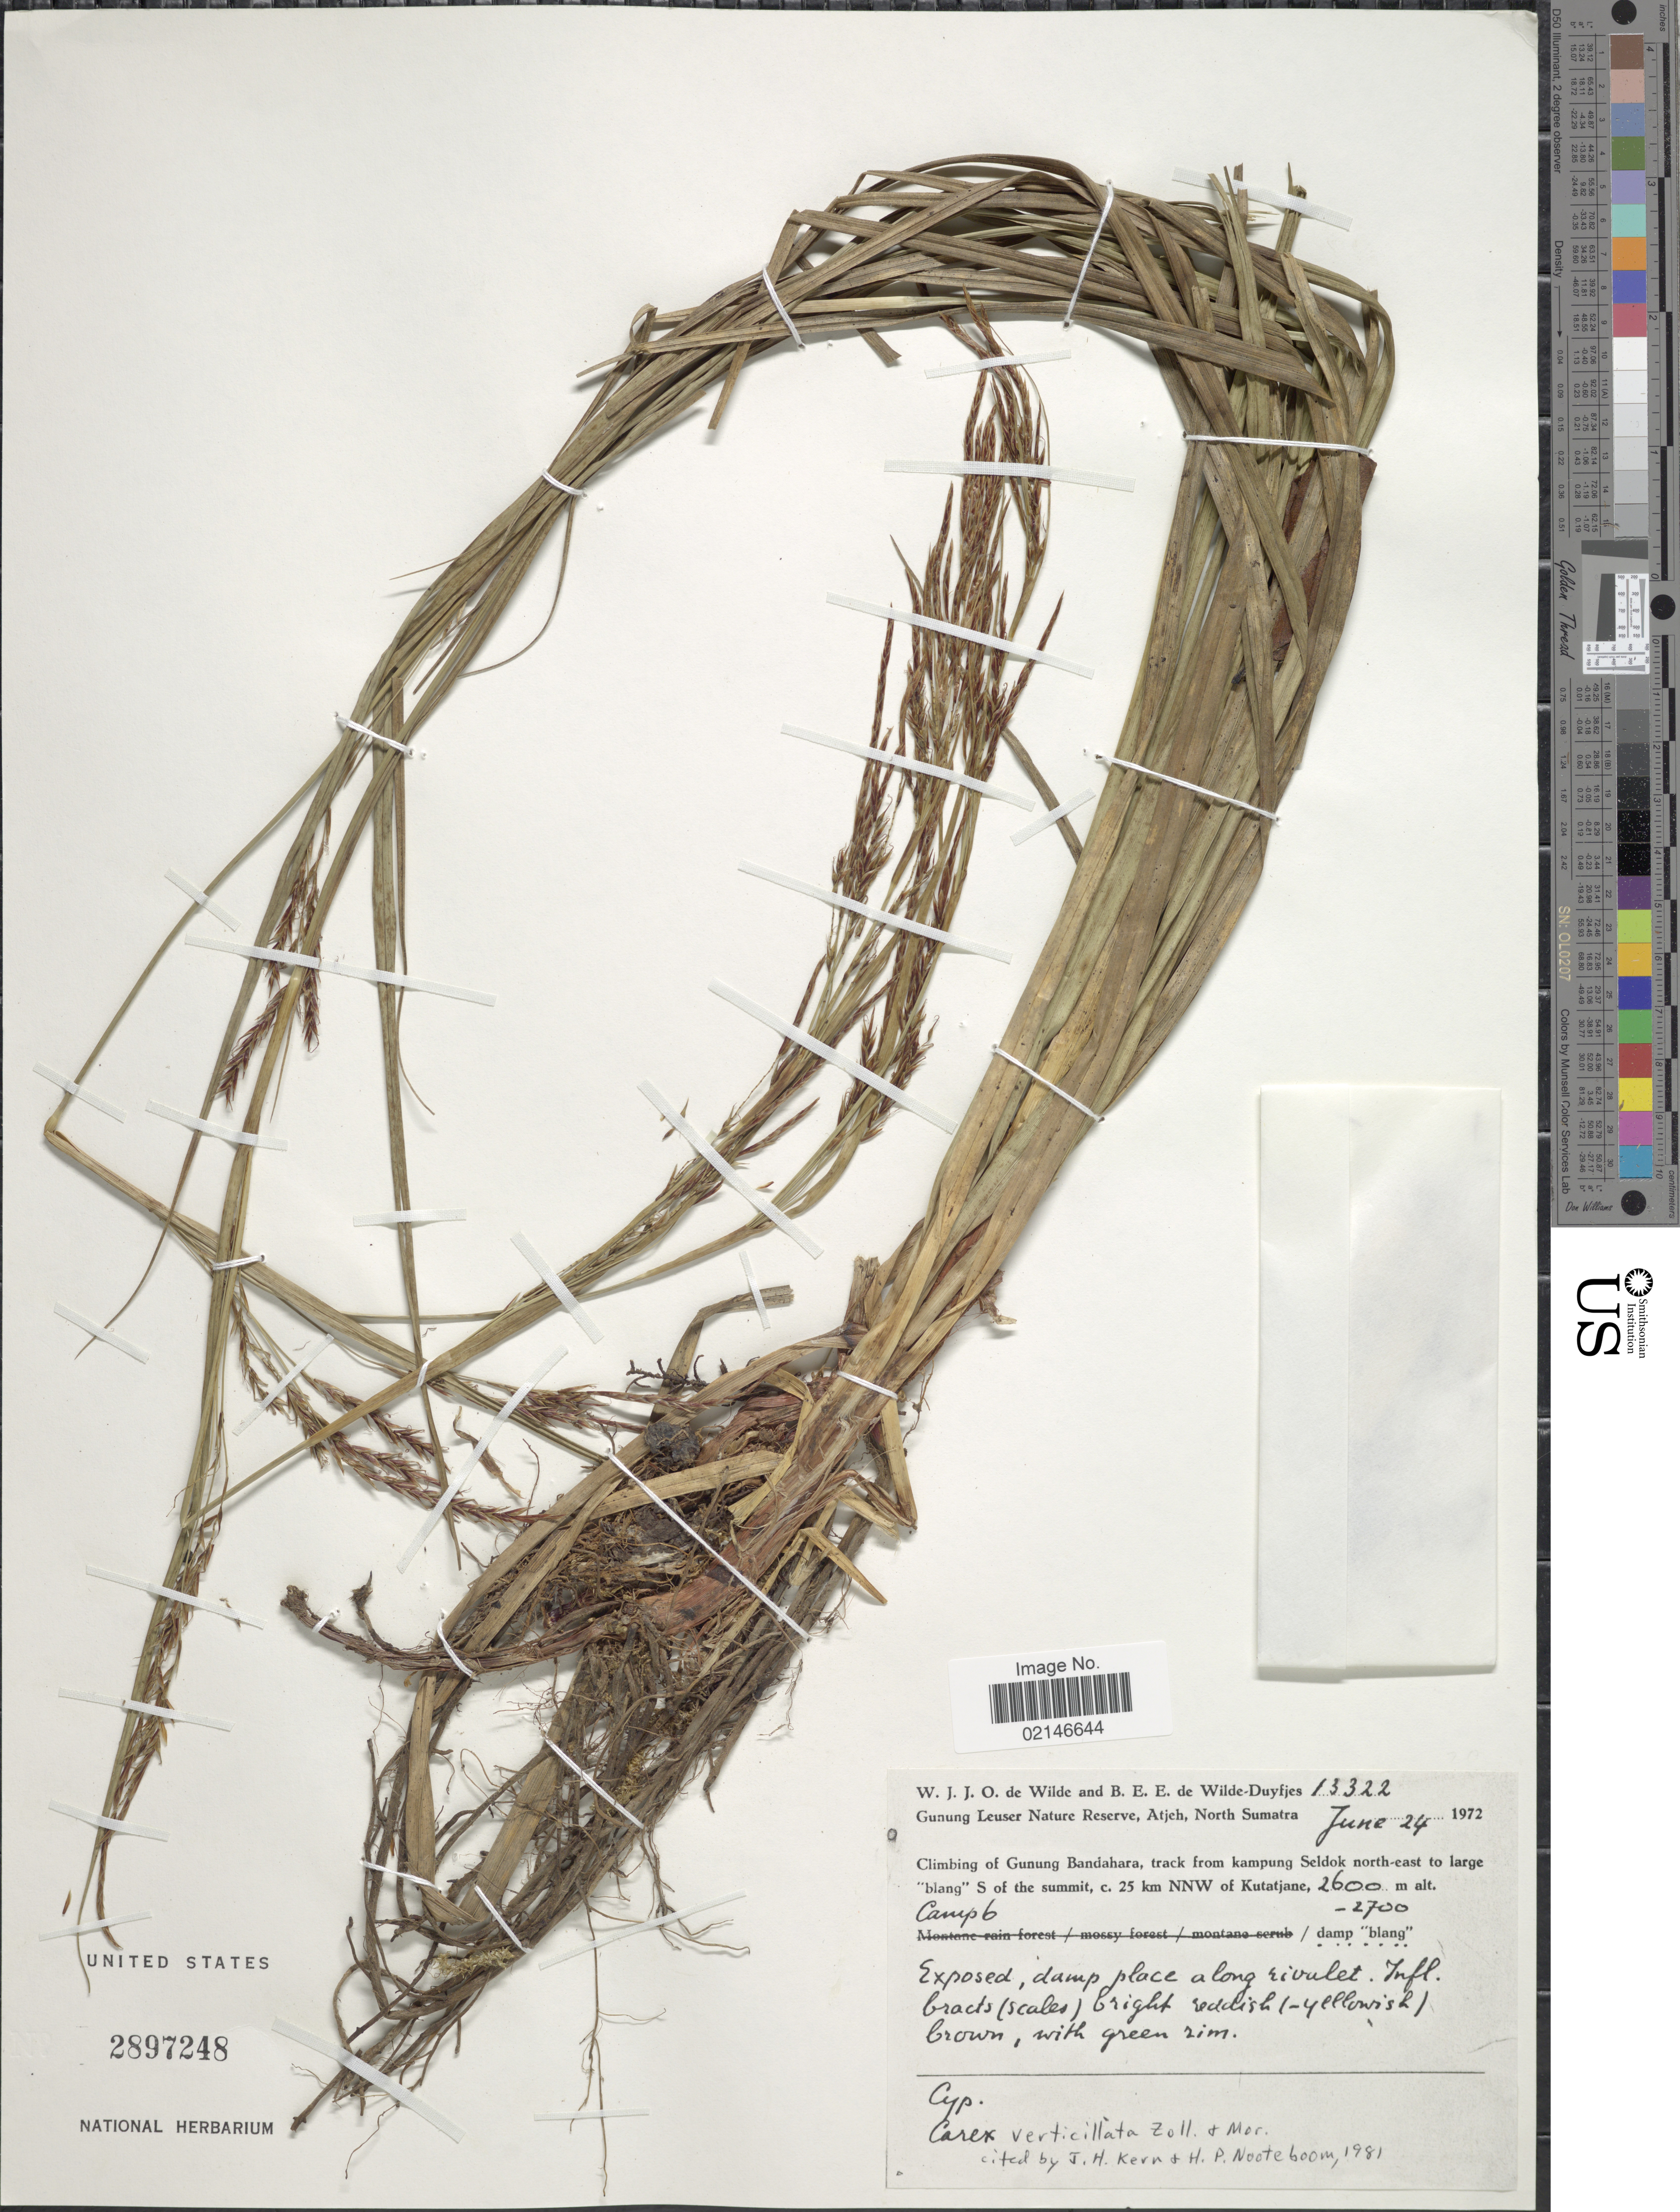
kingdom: Plantae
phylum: Tracheophyta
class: Liliopsida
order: Poales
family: Cyperaceae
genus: Carex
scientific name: Carex verticillata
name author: Zoll. & Moritzi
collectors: W. J. de Wilde & B. E. de Wilde-Duyfjes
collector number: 13322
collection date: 1972-06-24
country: Indonesia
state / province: Sumatra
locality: Gunung Leuser Nature Reserve, Atjeh, North Sumatra, Climbing of Gunung Bandahara, track from kampung Seldo north-east to large "blang" S of the summit, ca. 25 km NNW of Kutatjane, Camp 6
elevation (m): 2600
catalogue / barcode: US 2897248